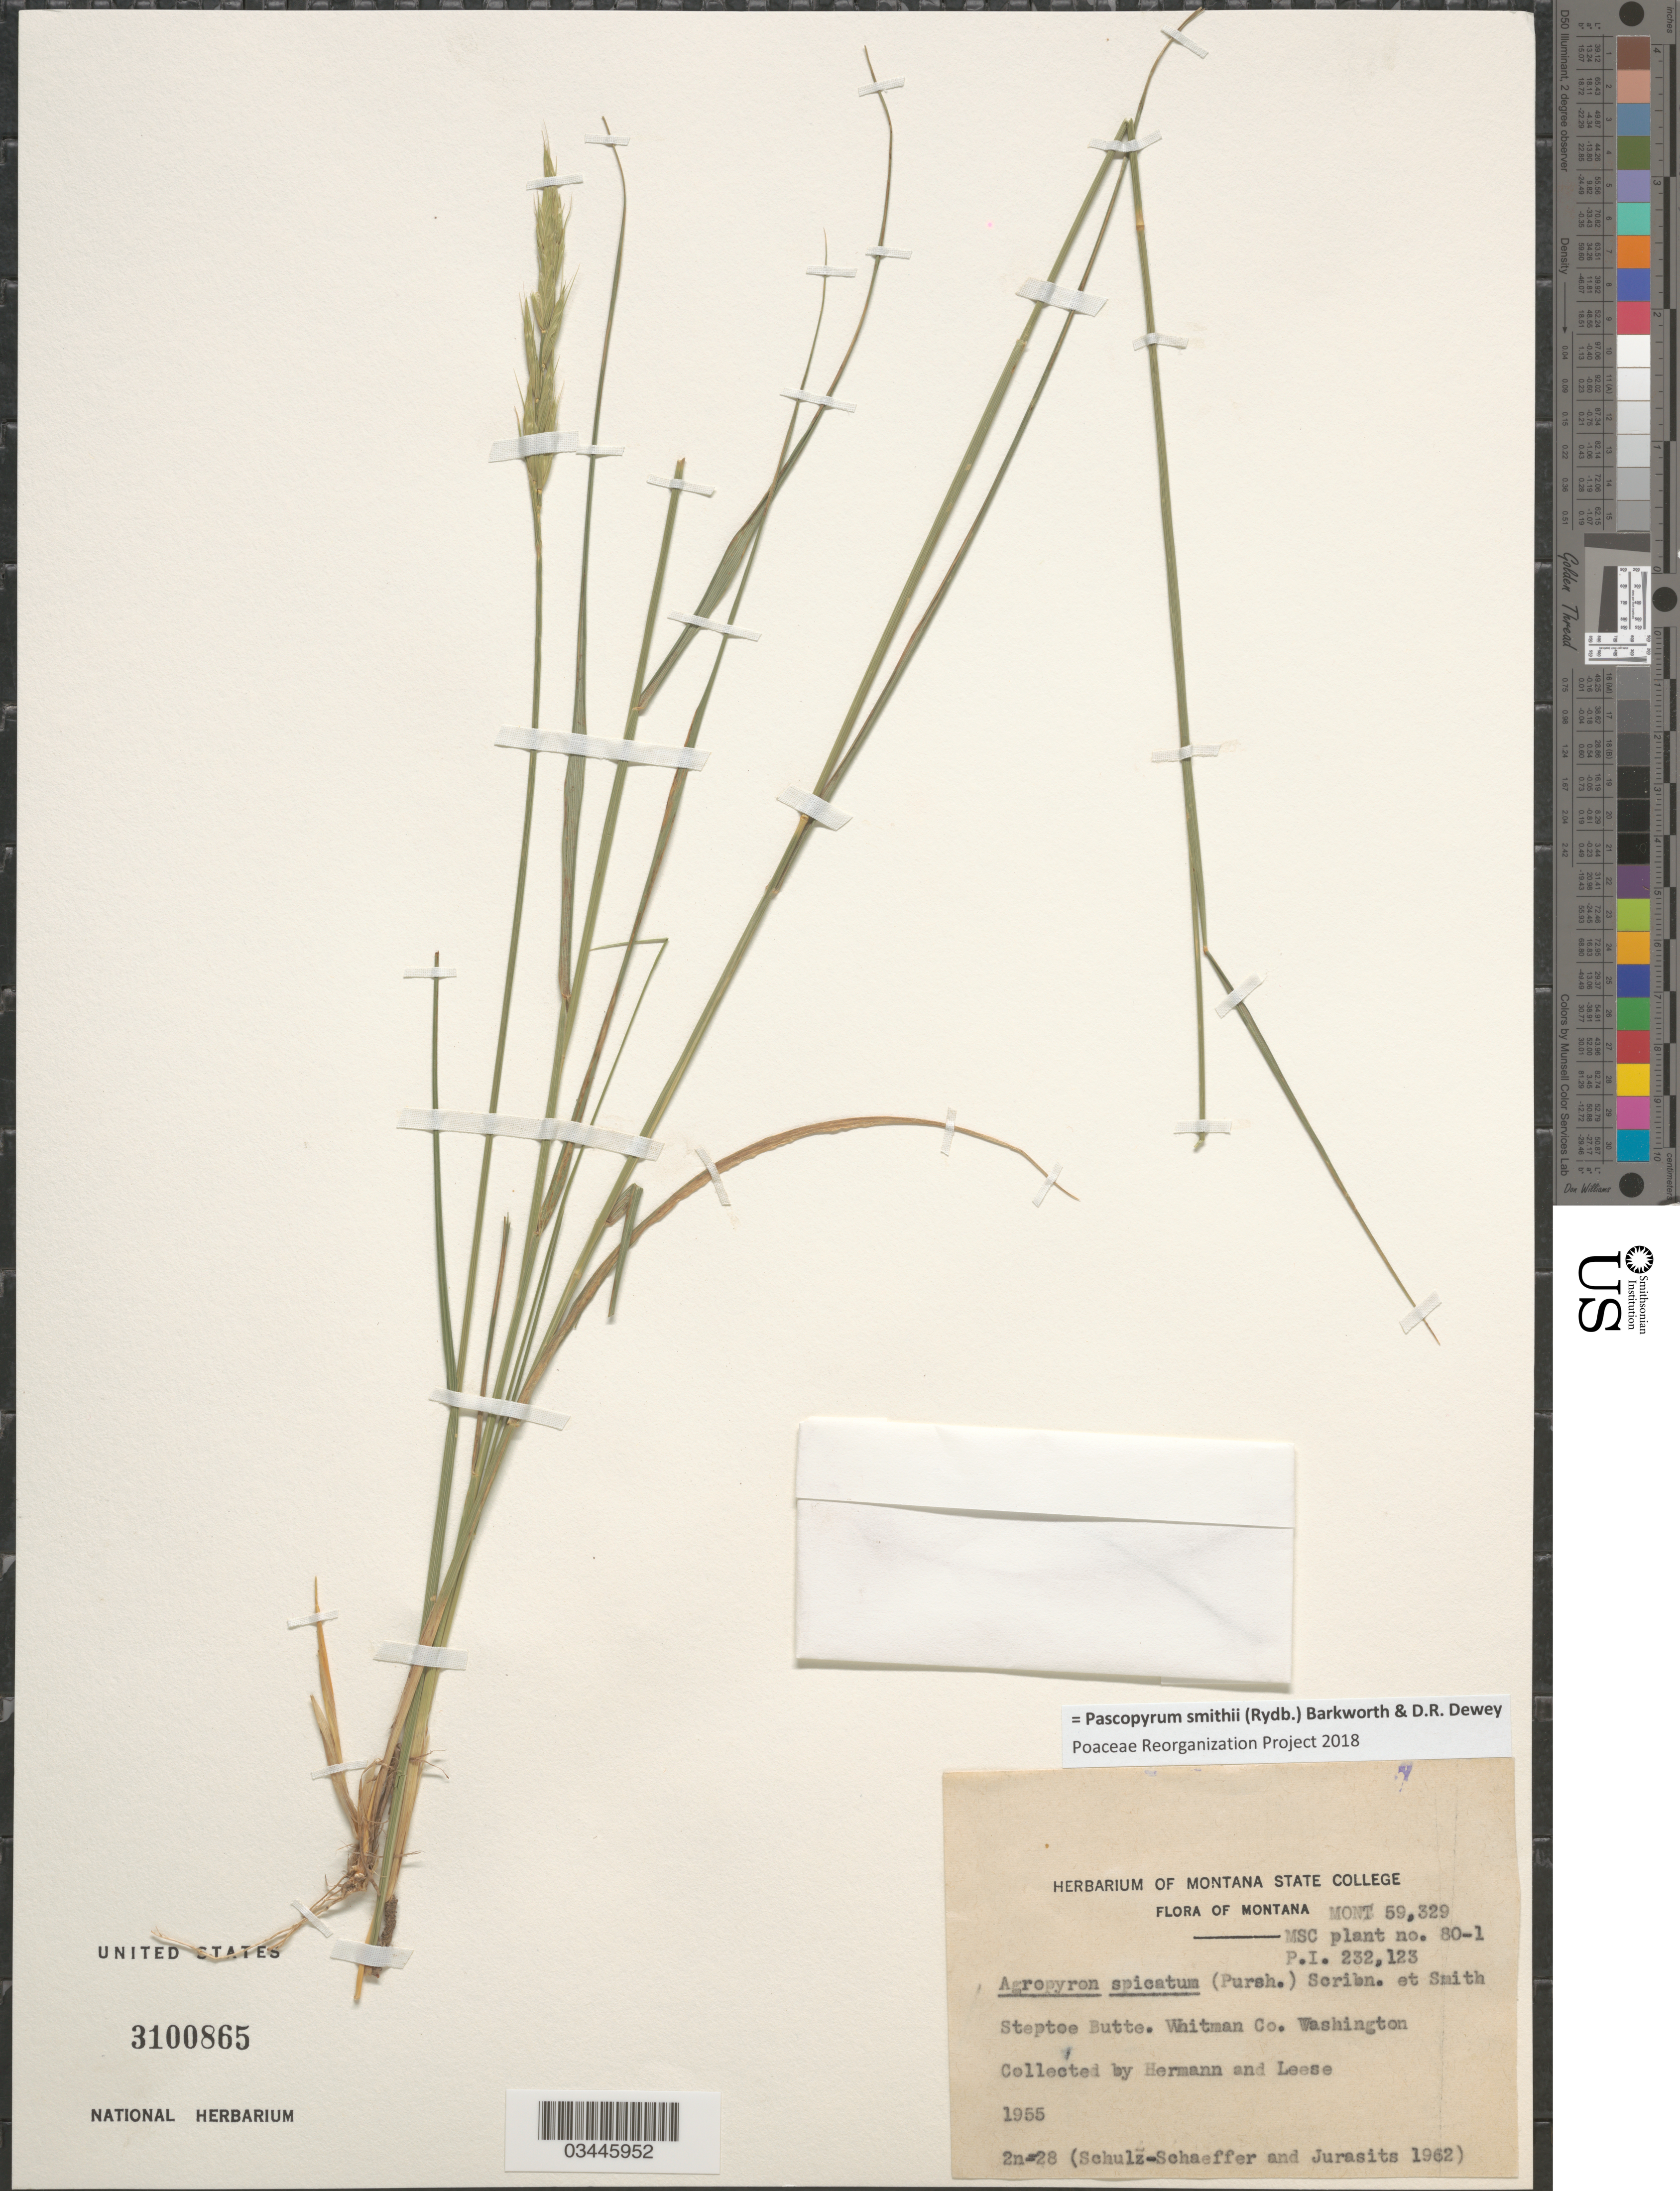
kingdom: Plantae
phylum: Tracheophyta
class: Liliopsida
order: Poales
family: Poaceae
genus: Pascopyrum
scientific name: Pascopyrum smithii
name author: (Rydb.) Barkworth & Dewey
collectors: Hermann & B. Leese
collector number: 2n=28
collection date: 1955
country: United States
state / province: Washington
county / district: Whitman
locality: Steptoe Butte. Whitman Co.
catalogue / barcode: US 3100865